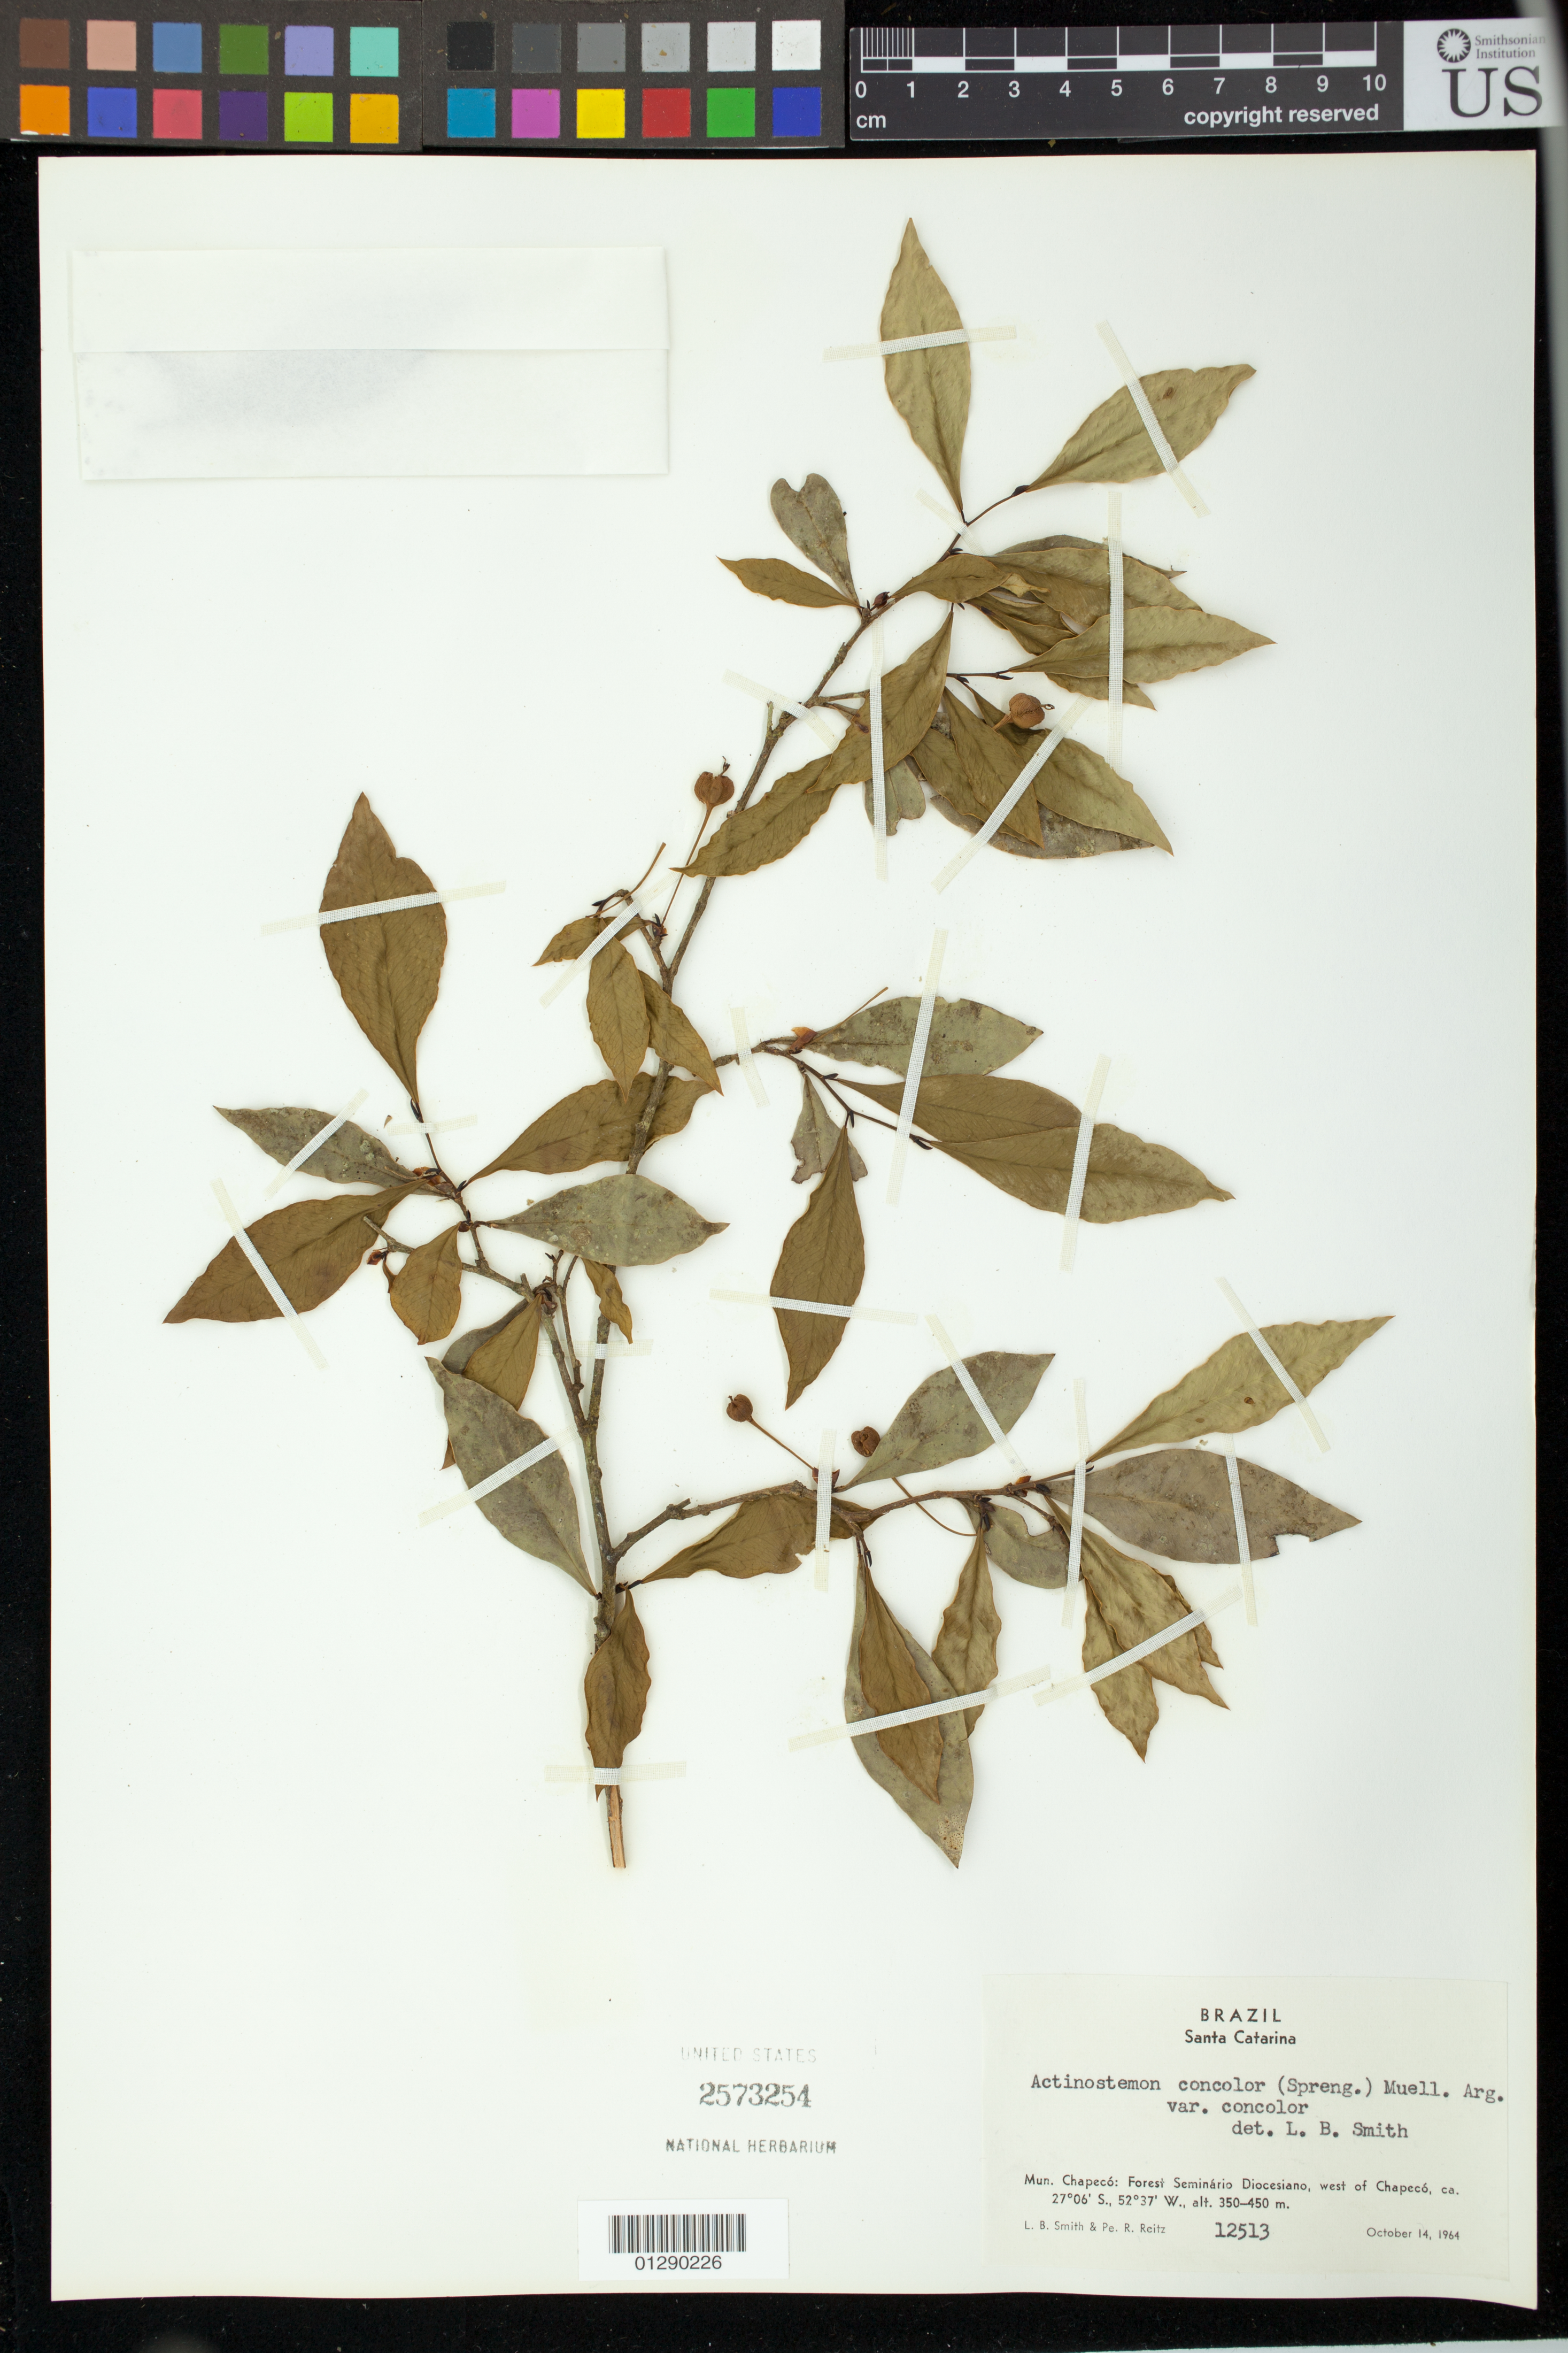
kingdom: Plantae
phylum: Tracheophyta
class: Magnoliopsida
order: Malpighiales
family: Euphorbiaceae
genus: Actinostemon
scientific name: Actinostemon concolor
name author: (Spreng.) Müll. Arg.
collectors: L. Smith & R. Reitz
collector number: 12513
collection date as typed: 14 Oct 1964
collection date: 1964-10-14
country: Brazil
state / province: Santa Catarina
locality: Mun. chapeco: forest seminario diocesiano, w of chapeco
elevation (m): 350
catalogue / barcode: US 2573254